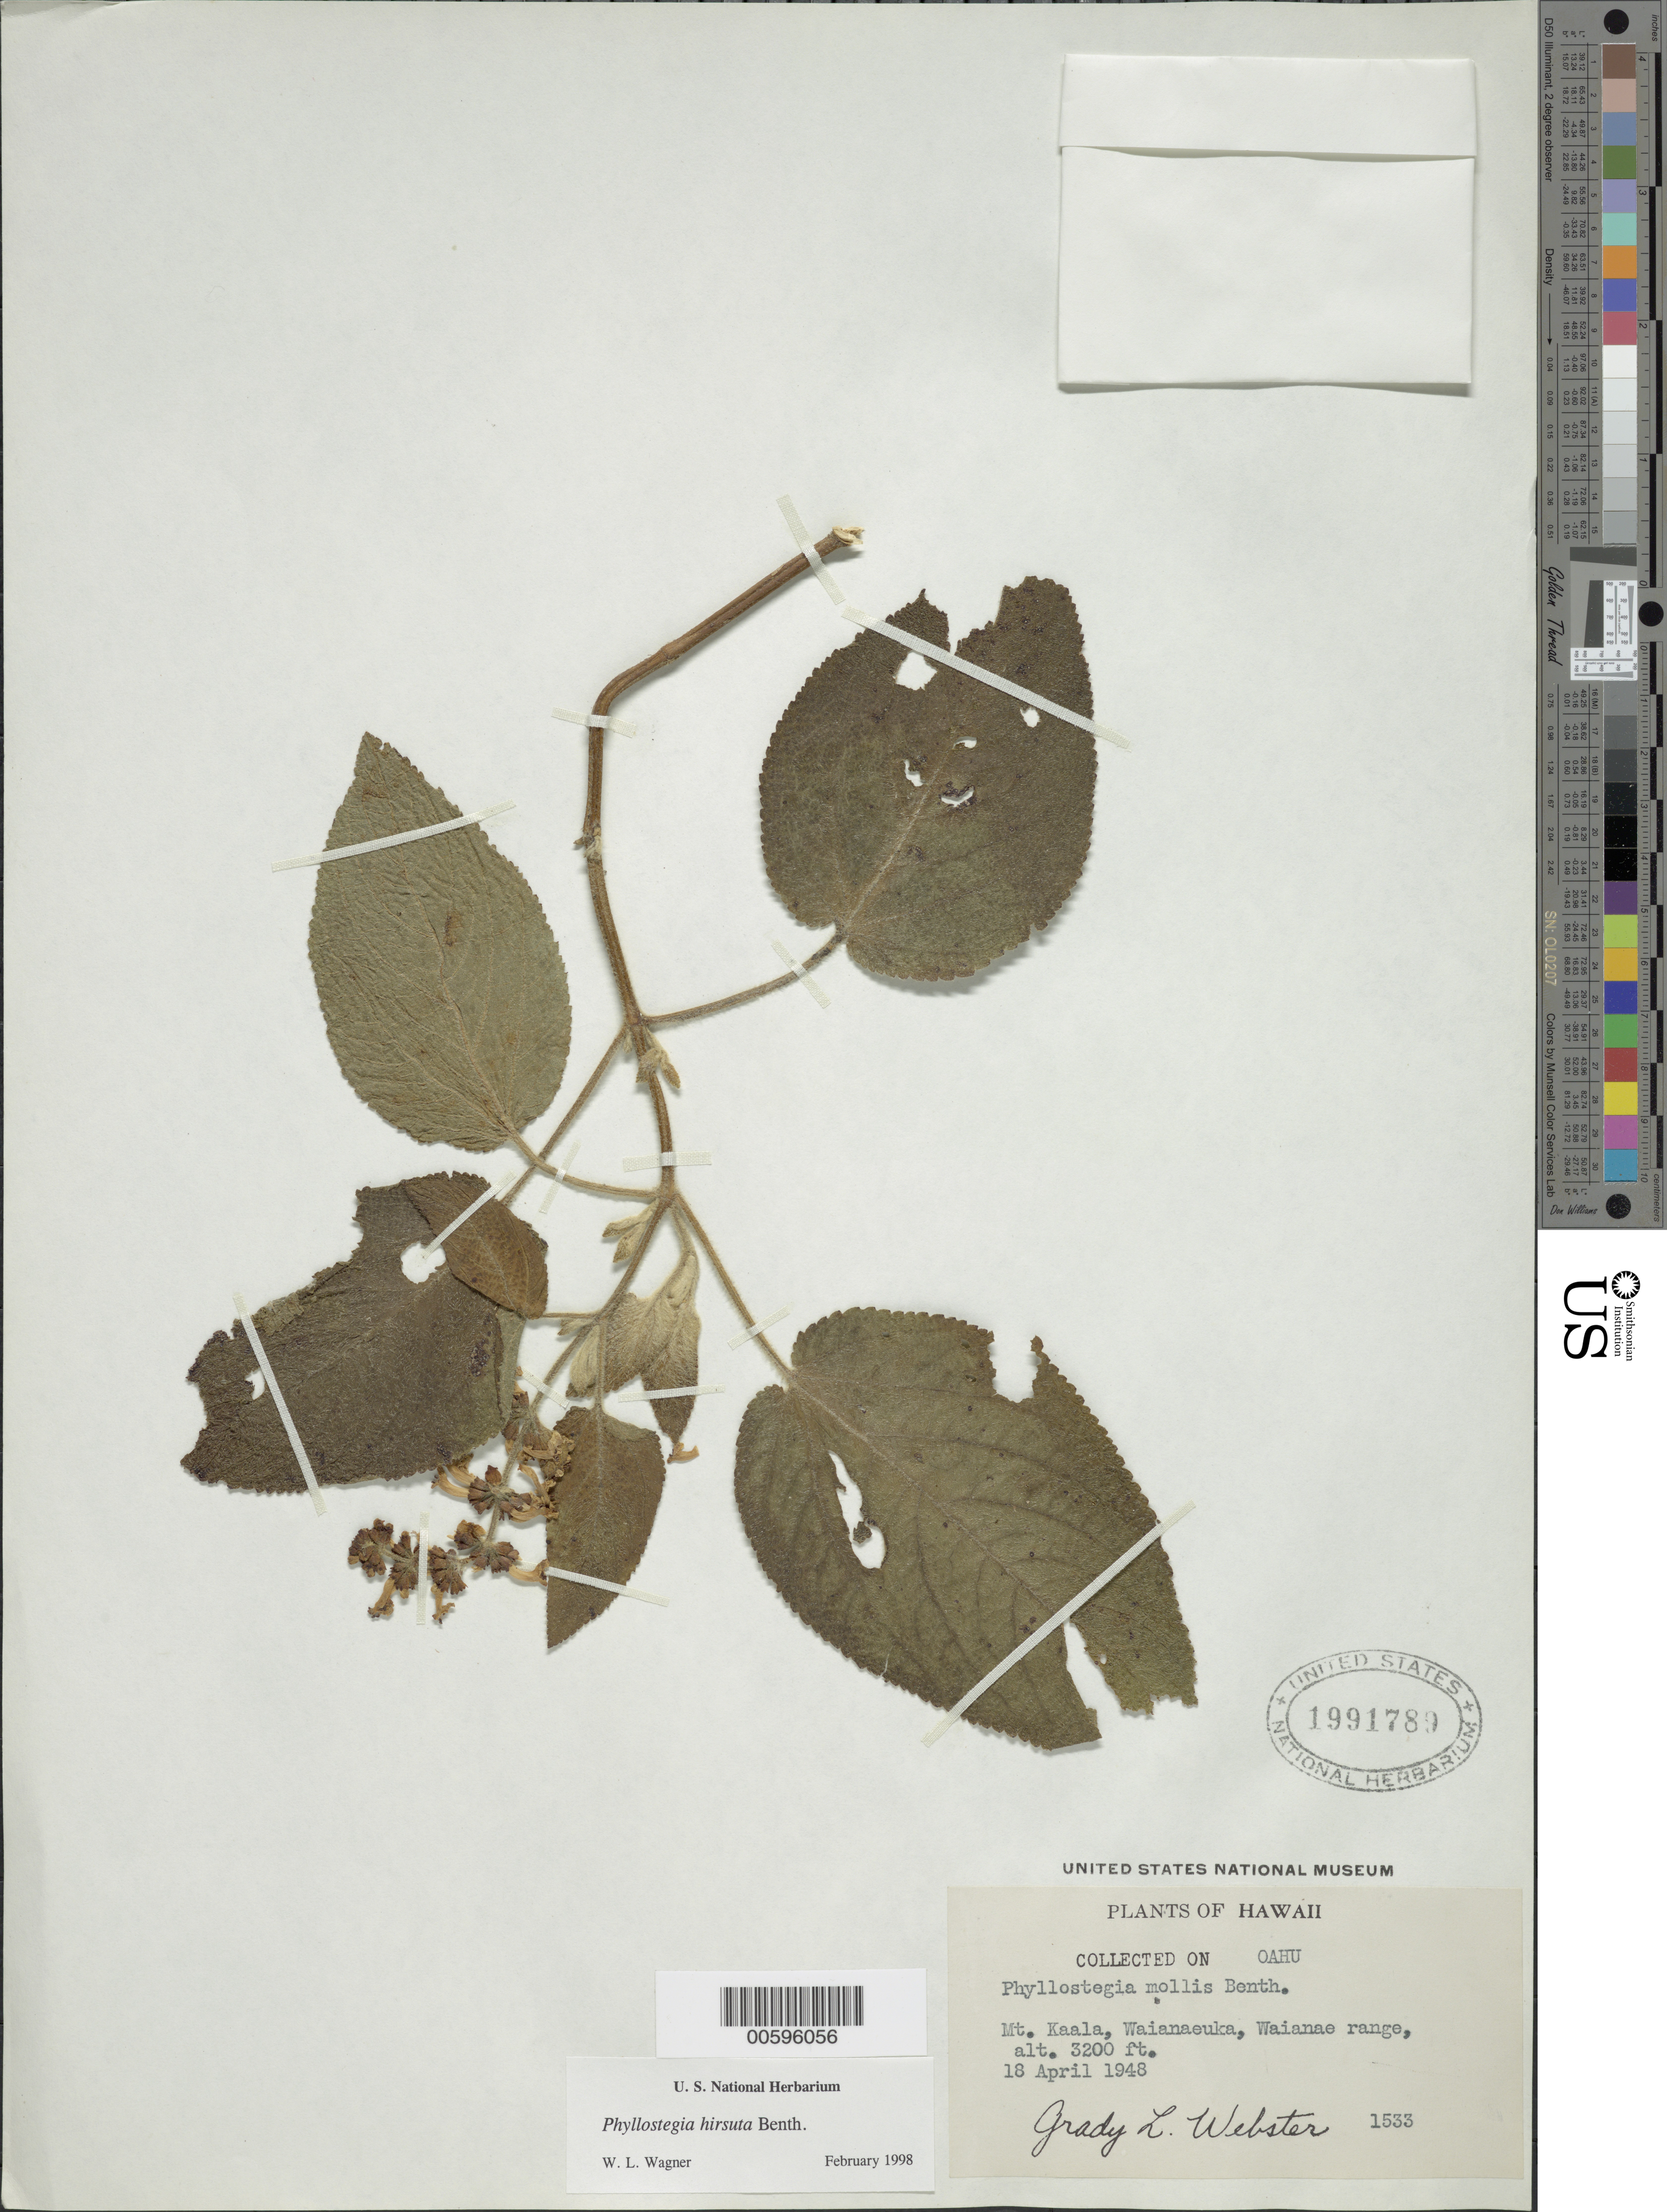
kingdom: Plantae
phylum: Tracheophyta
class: Magnoliopsida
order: Lamiales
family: Lamiaceae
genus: Phyllostegia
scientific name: Phyllostegia hirsuta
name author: Benth.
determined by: Wagner, W. L., (BOT), Smithsonian Institution - National Museum of Natural History (UNITED STATES)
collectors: G. L. Webster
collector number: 1533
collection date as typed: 18 Apr 1948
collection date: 1948-04-18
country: United States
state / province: Hawaii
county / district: Honolulu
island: Oahu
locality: Mt Kaala, Waianaeuka, Waianae range.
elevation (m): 975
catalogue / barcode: US 1991789